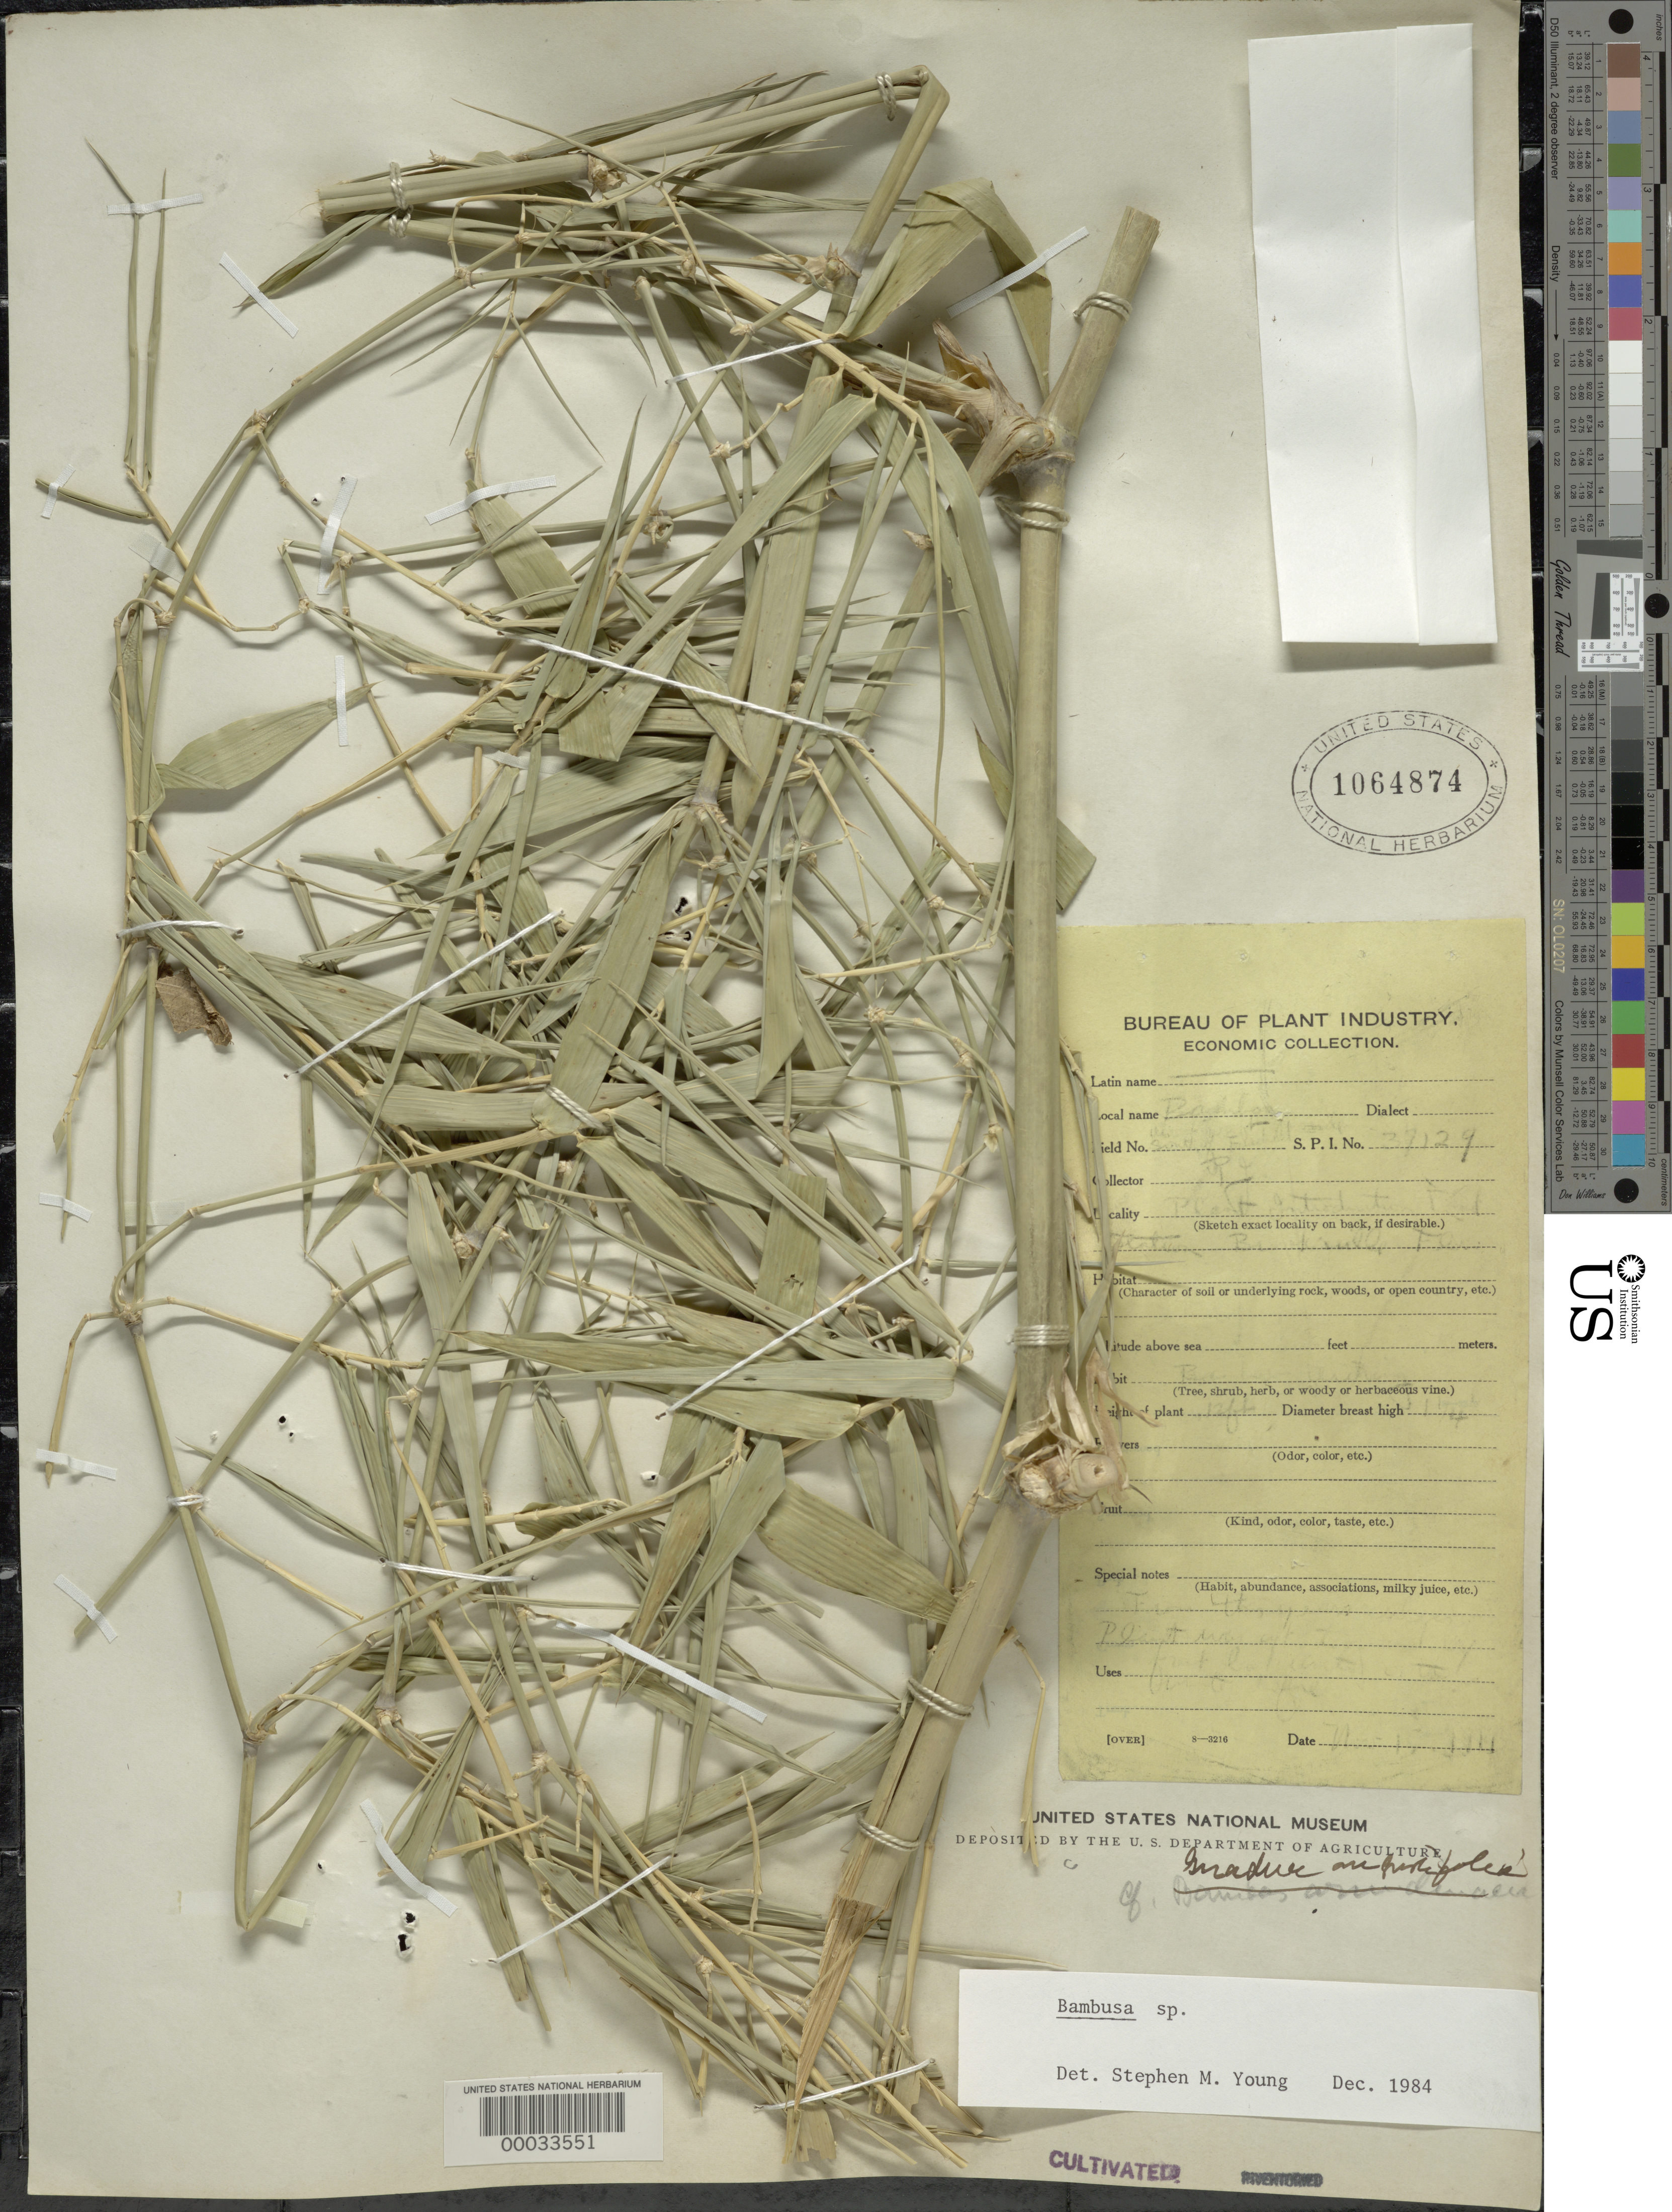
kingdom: Plantae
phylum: Tracheophyta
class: Liliopsida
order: Poales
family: Poaceae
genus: Bambusa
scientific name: Bambusa sp.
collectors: R. J.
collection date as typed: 15 Nov 1919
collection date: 1919-11-15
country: United States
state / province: Florida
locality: Plant Introduction Station, Brooksville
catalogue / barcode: US 1064874